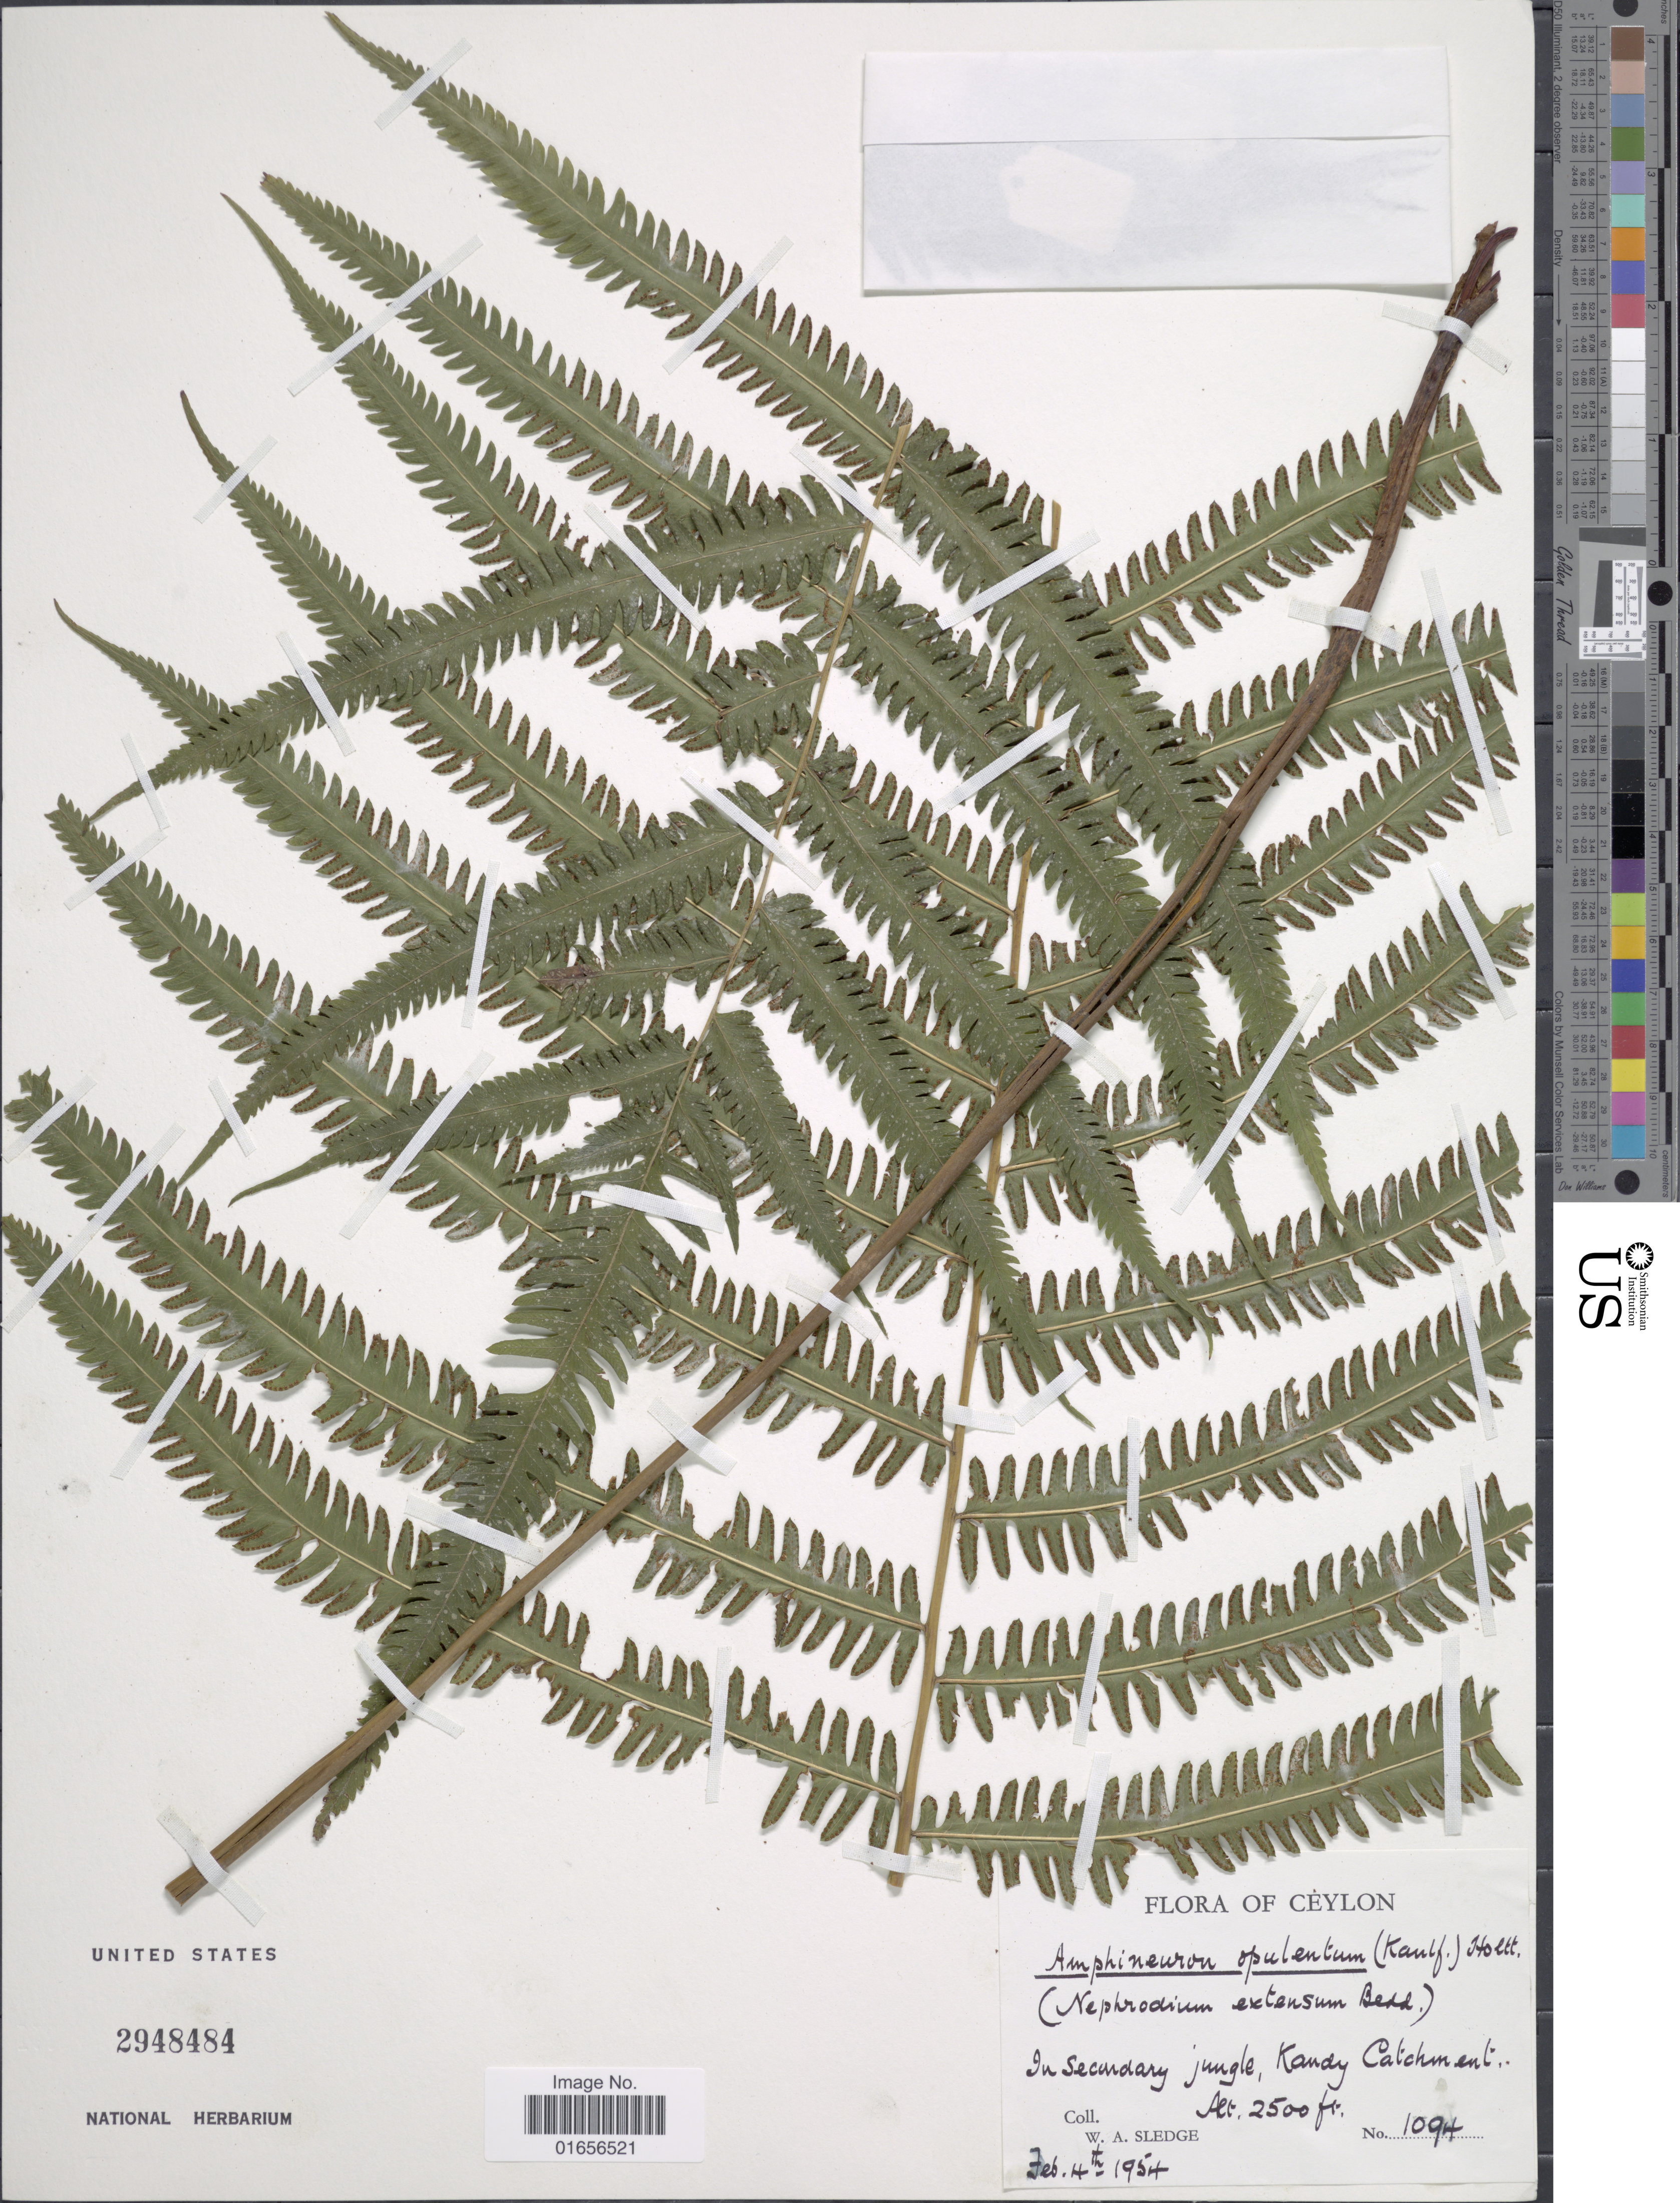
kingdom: Plantae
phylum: Tracheophyta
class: Polypodiopsida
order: Polypodiales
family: Thelypteridaceae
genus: Amphineuron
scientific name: Amphineuron opulentum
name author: (Kaulf.) Holttum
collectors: W. A. Sledge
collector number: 1094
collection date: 1954-02-04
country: Sri Lanka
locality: Ceylon, In secondary junglr, Kandy Cathcment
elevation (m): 762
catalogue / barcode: US 2948484